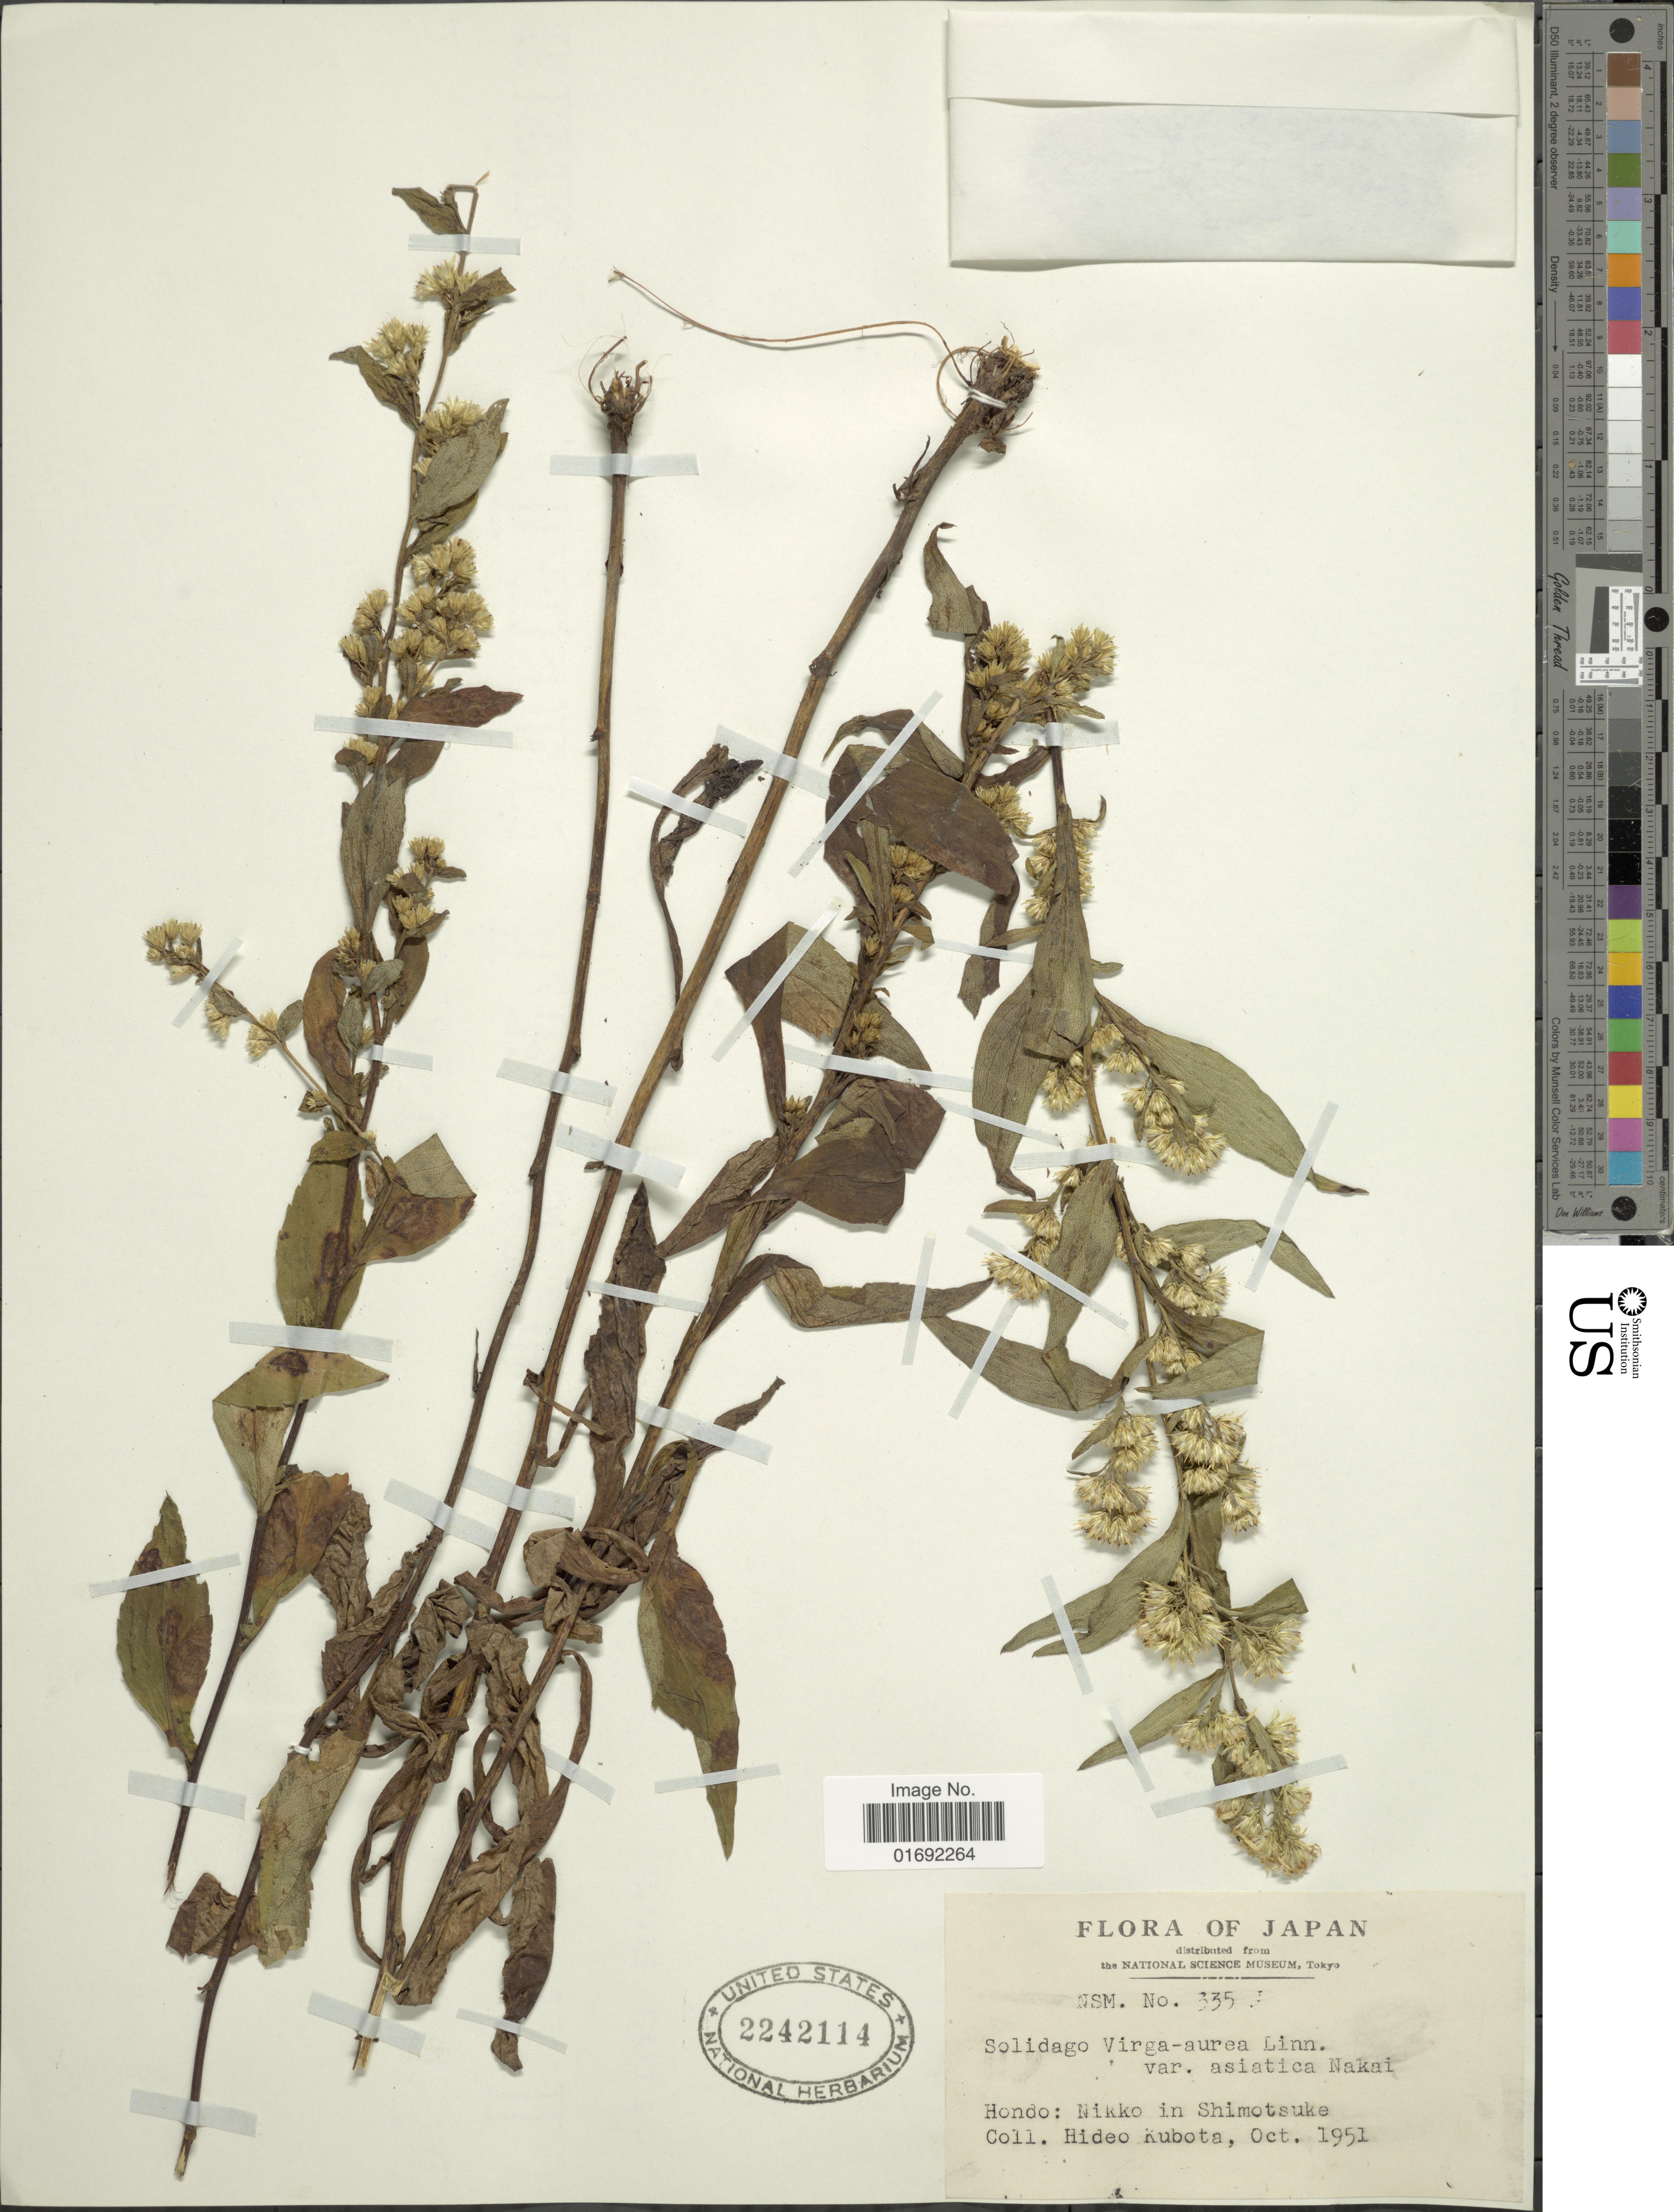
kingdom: Plantae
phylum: Tracheophyta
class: Magnoliopsida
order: Asterales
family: Asteraceae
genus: Solidago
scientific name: Solidago virgaurea var. asiatica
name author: Nakai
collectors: H. Kubota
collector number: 335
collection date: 1951-10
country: Japan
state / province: Totigi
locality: Hondo, Nikko in Shimotsuke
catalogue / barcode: US 2242114